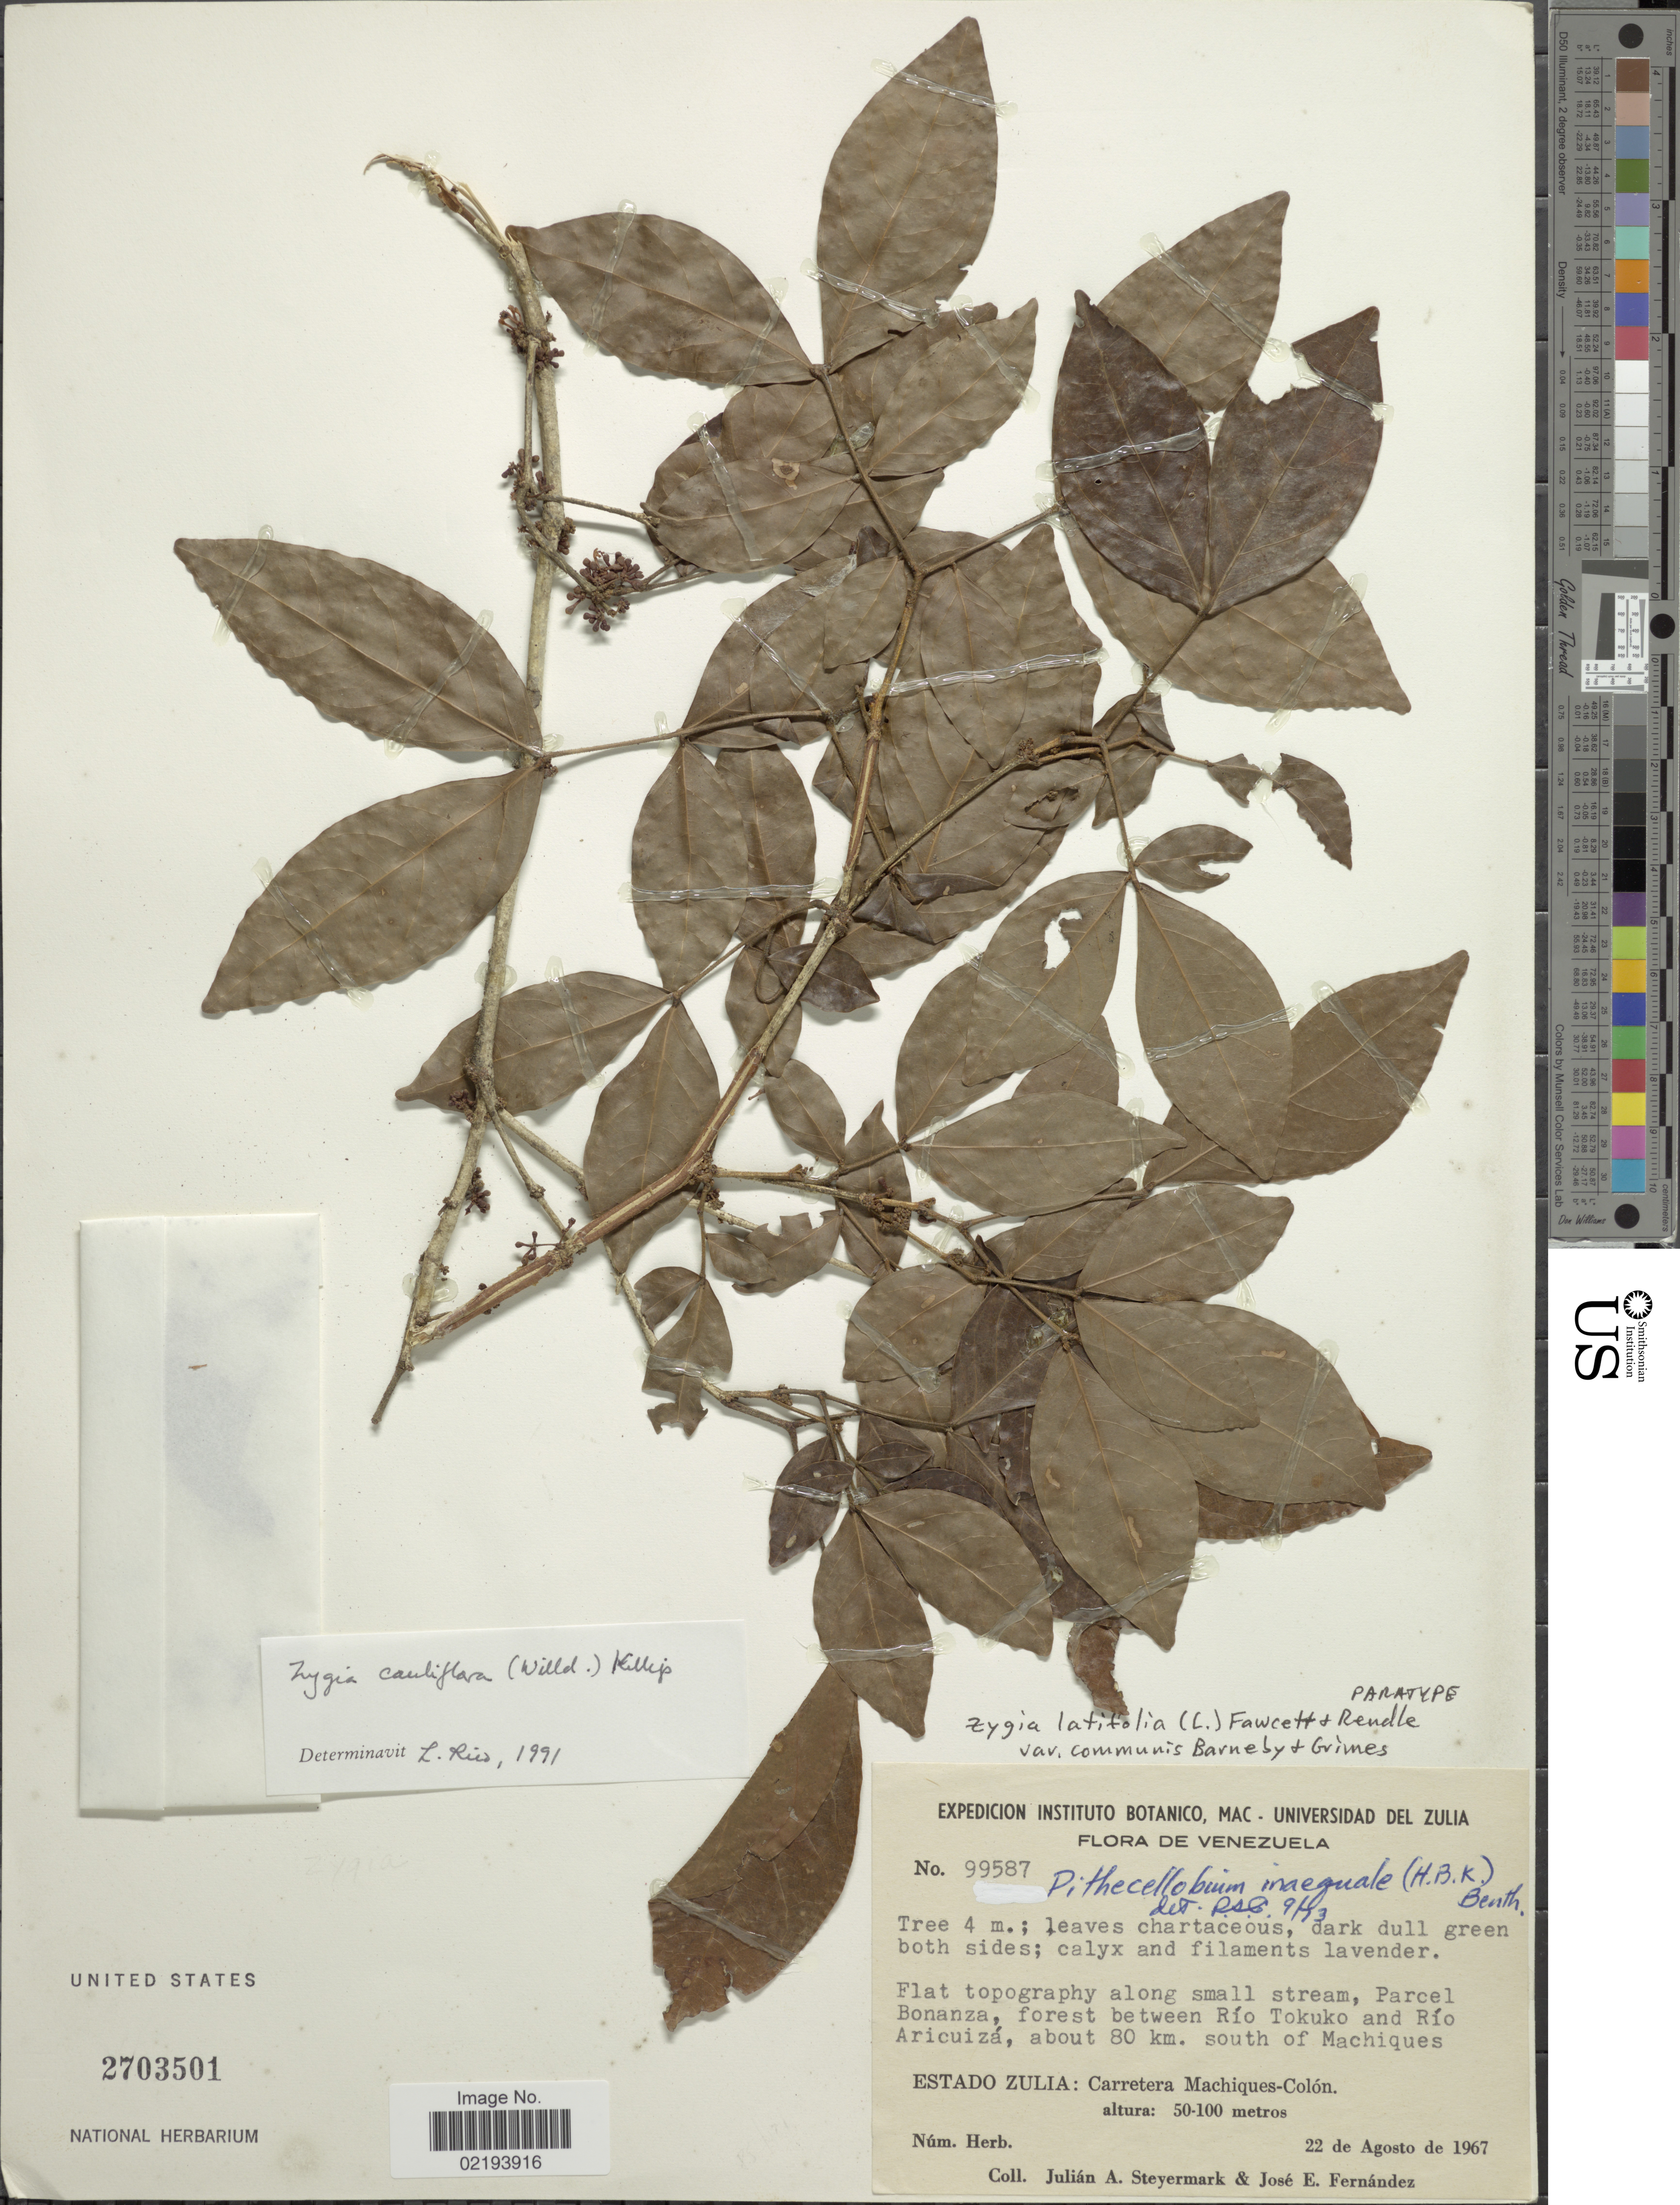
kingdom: Plantae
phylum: Tracheophyta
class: Magnoliopsida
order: Fabales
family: Fabaceae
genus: Zygia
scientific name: Zygia cauliflora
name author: (Willd.) Killip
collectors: J. Steyermark & J. Fernández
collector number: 99587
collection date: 1967-08-22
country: Venezuela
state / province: Zulia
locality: Flat topography along small stream, Parcel Bonanza, forest between Rio Tokuko and Río Aricuizá, about 80 km south of Machiques, Carretera Machiques-Colón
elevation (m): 50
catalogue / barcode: US 2703501